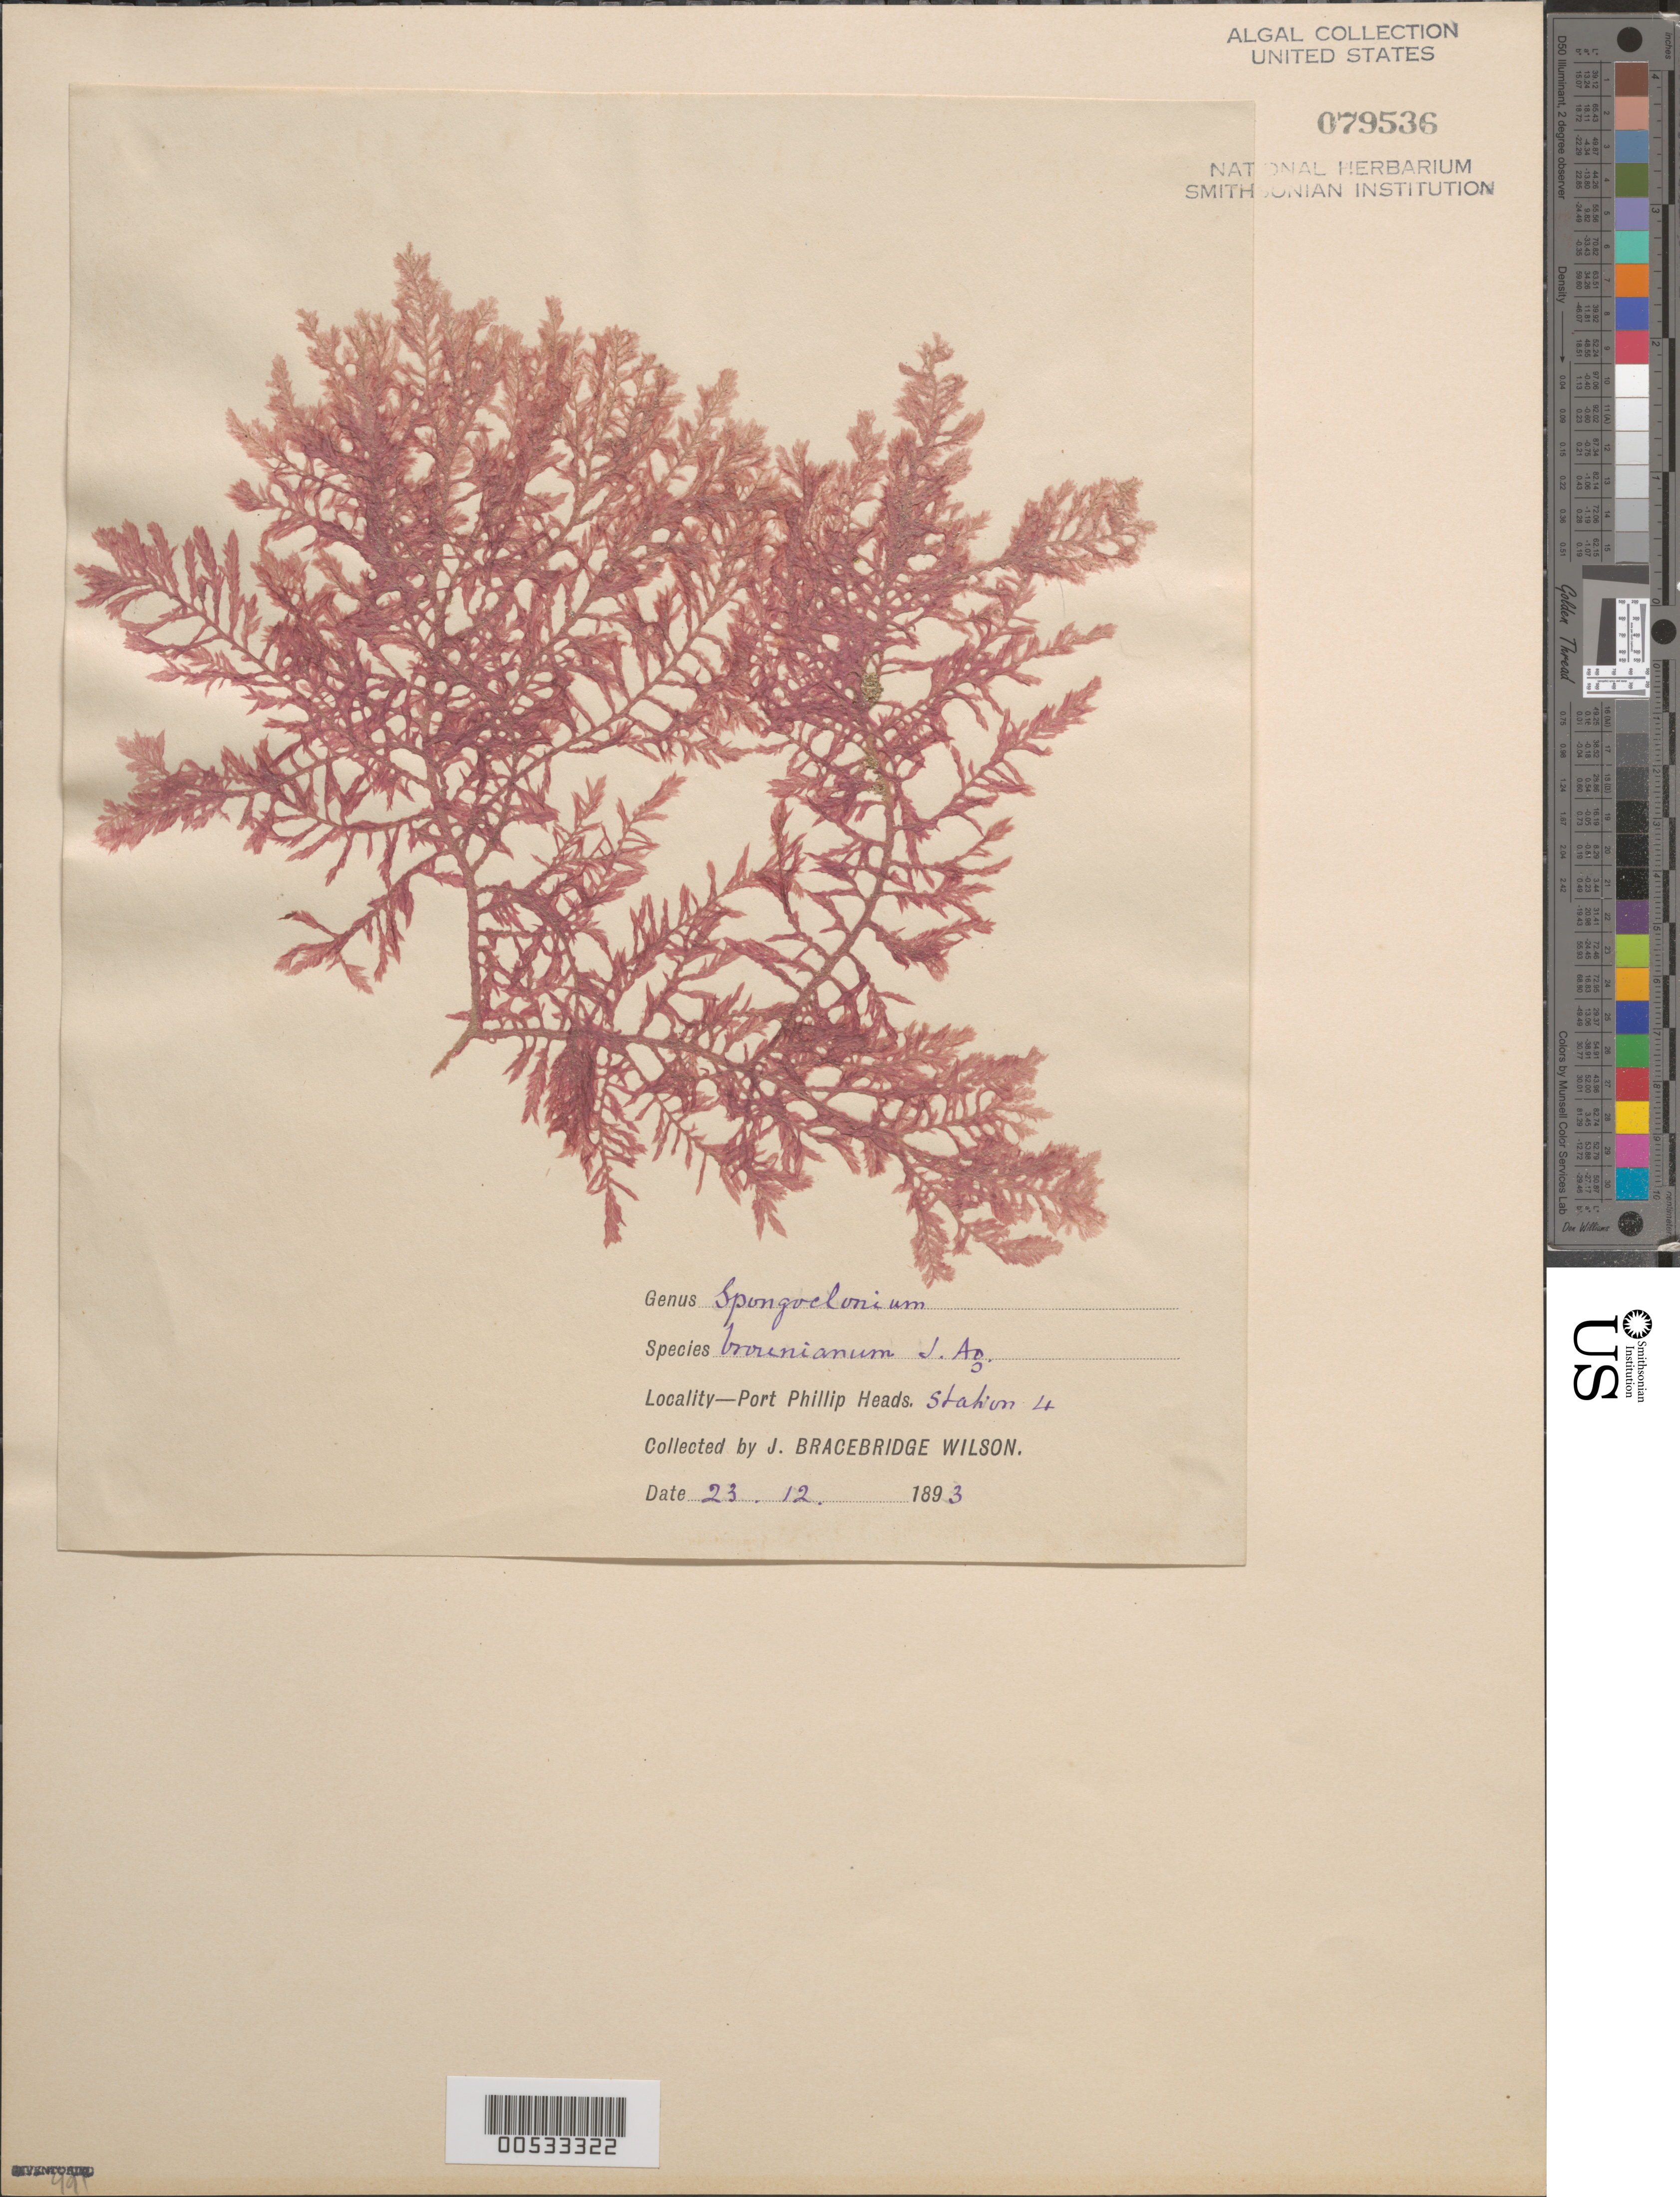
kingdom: Plantae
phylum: Rhodophyta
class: Florideophyceae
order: Ceramiales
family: Wrangeliaceae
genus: Spongoclonium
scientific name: Spongoclonium brounianum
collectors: J. B. Wilson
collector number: Station 4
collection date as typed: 23 Dec 1893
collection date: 1893-12-23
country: Australia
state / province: Victoria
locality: Port Phillip Heads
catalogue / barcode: US 79536